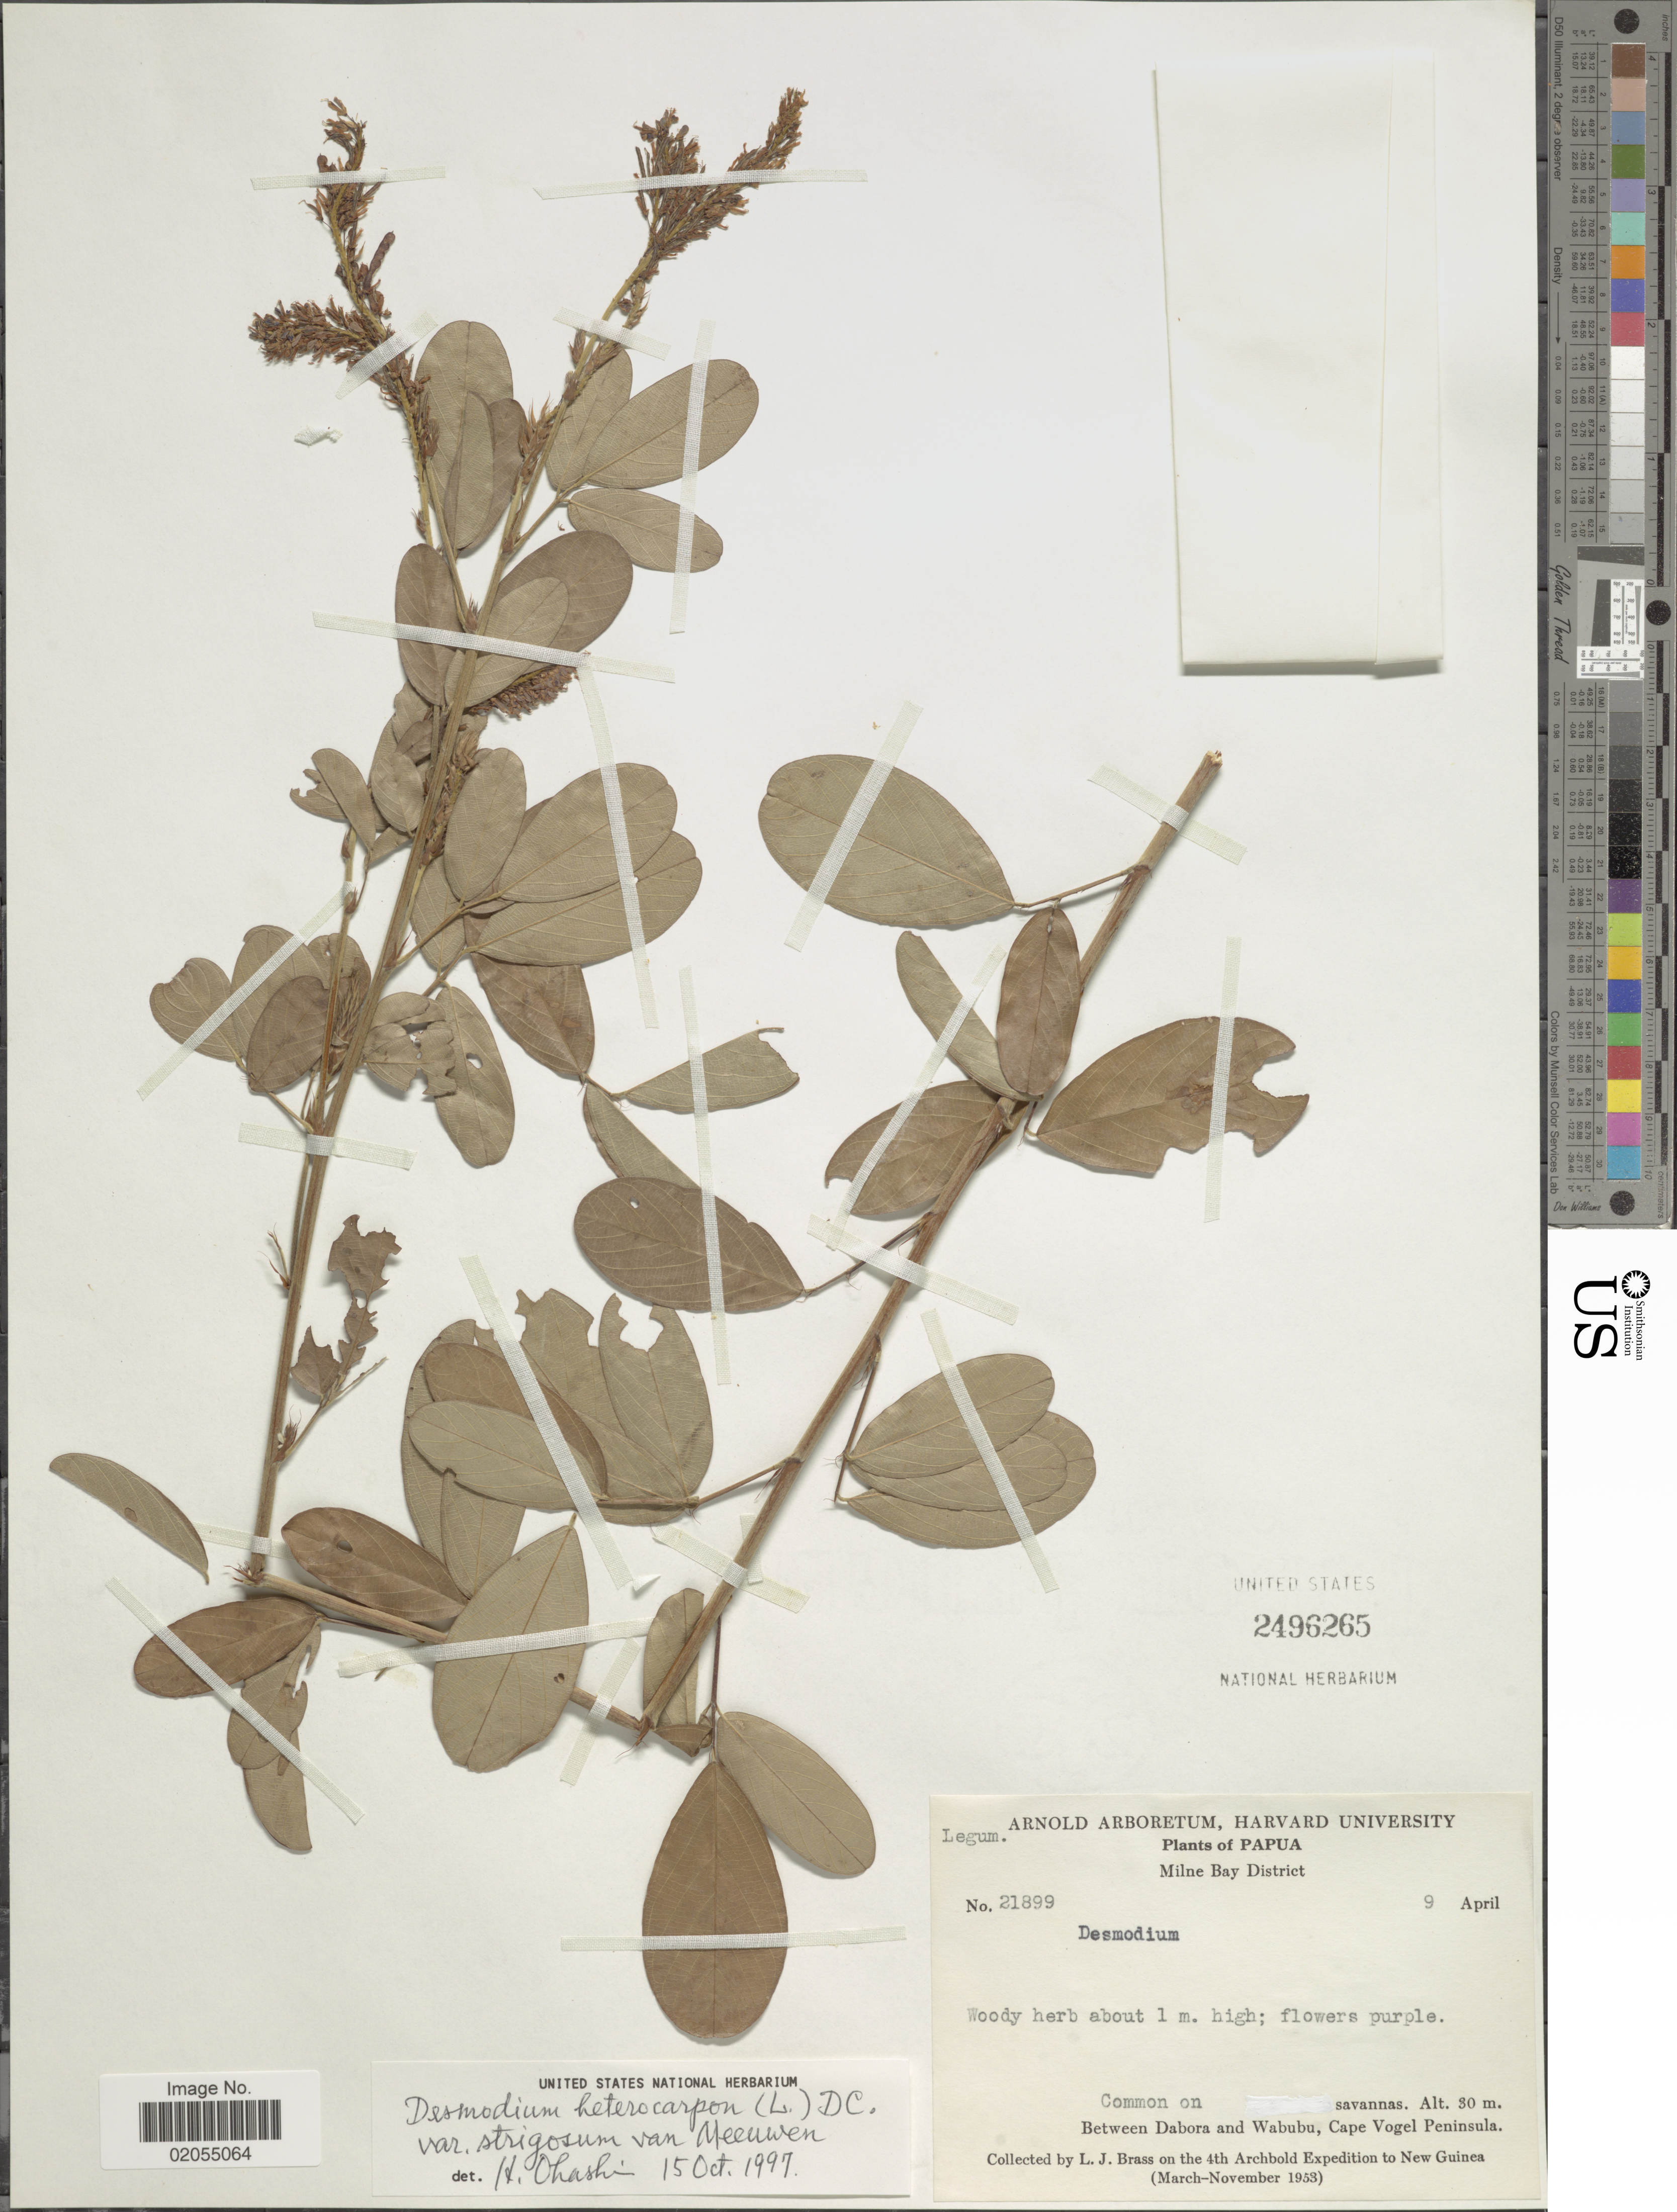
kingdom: Plantae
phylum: Tracheophyta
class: Magnoliopsida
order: Fabales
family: Fabaceae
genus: Grona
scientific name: Grona heterocarpos var. strigosa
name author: (Meeuwen) H. Ohashi & K. Ohashi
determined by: Strong, Mark T., (BOT), Smithsonian Institution - National Museum of Natural History (UNITED STATES)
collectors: L. J. Brass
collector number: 21899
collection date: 1953-04-09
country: Papua New Guinea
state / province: Milne Bay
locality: Milne Bay District. Between Dabora and Wabubu, Cape Vogel Peninsula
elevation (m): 30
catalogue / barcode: US 2496265